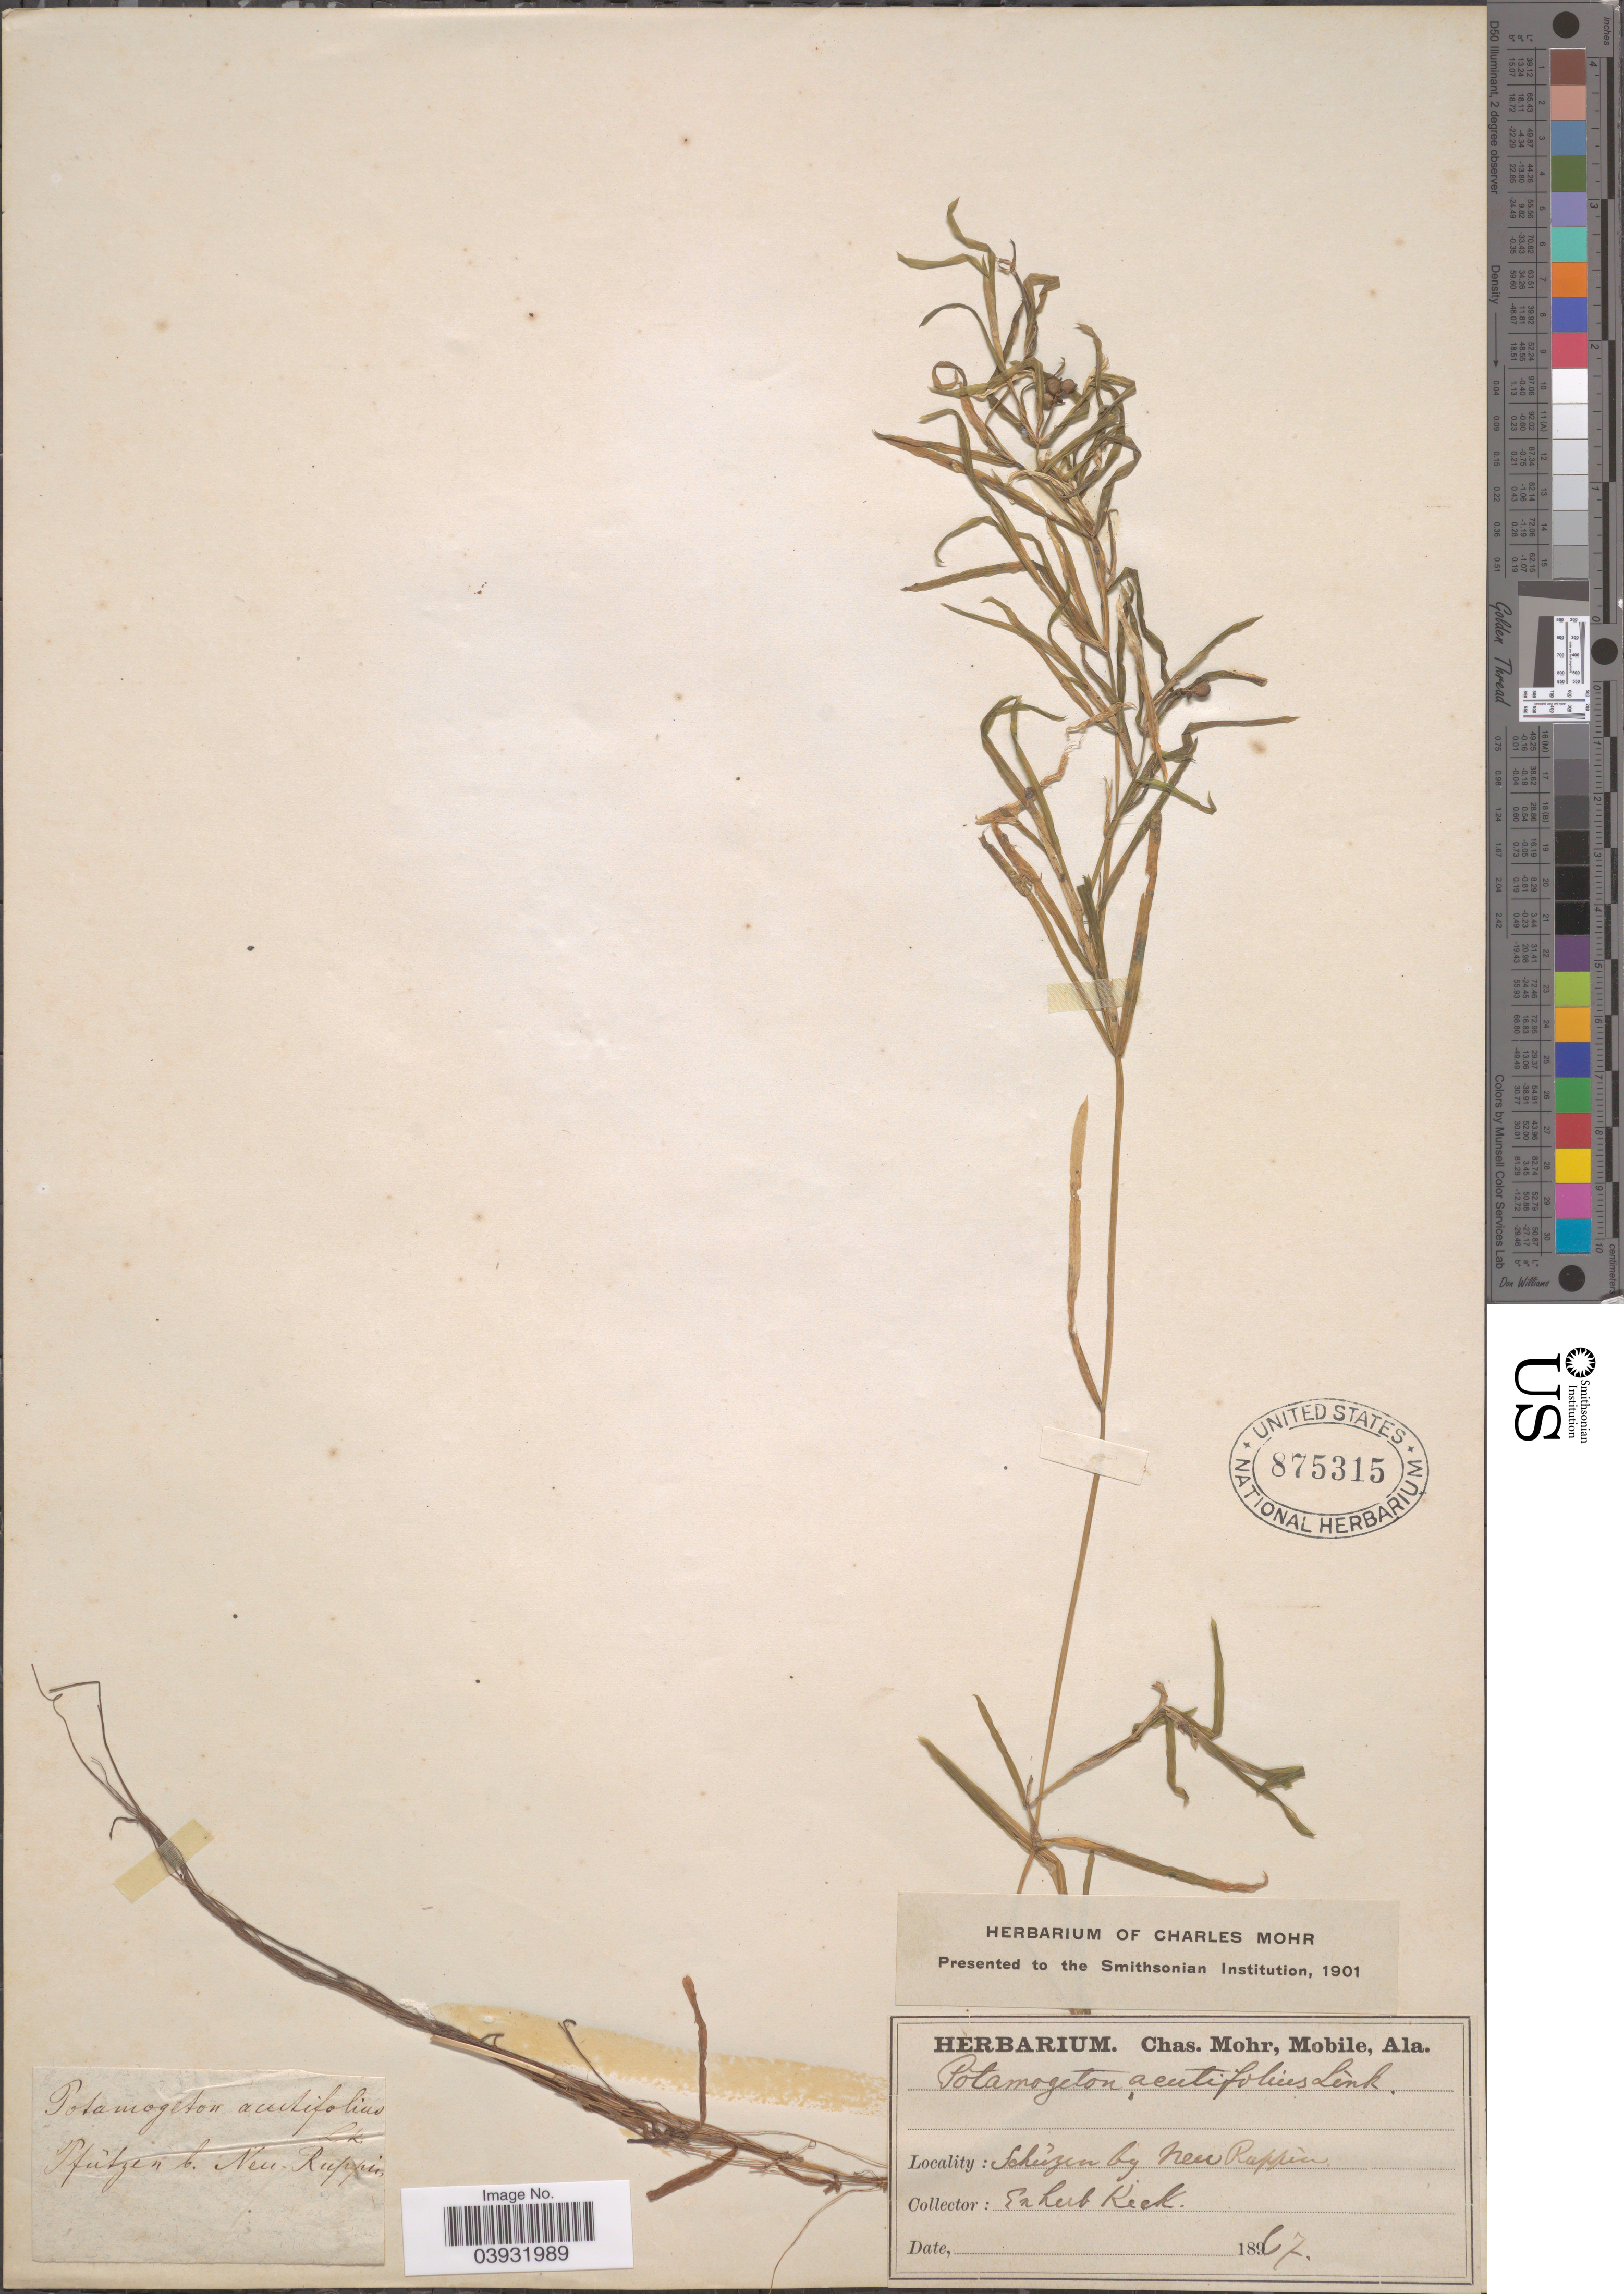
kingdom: Plantae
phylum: Tracheophyta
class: Liliopsida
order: Alismatales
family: Potamogetonaceae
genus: Potamogeton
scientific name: Potamogeton acutifolius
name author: Link ex Roem. & Schult.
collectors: Ex Herb. Keck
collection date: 1867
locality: Schuzen by New Ruppin.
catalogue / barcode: US 875315